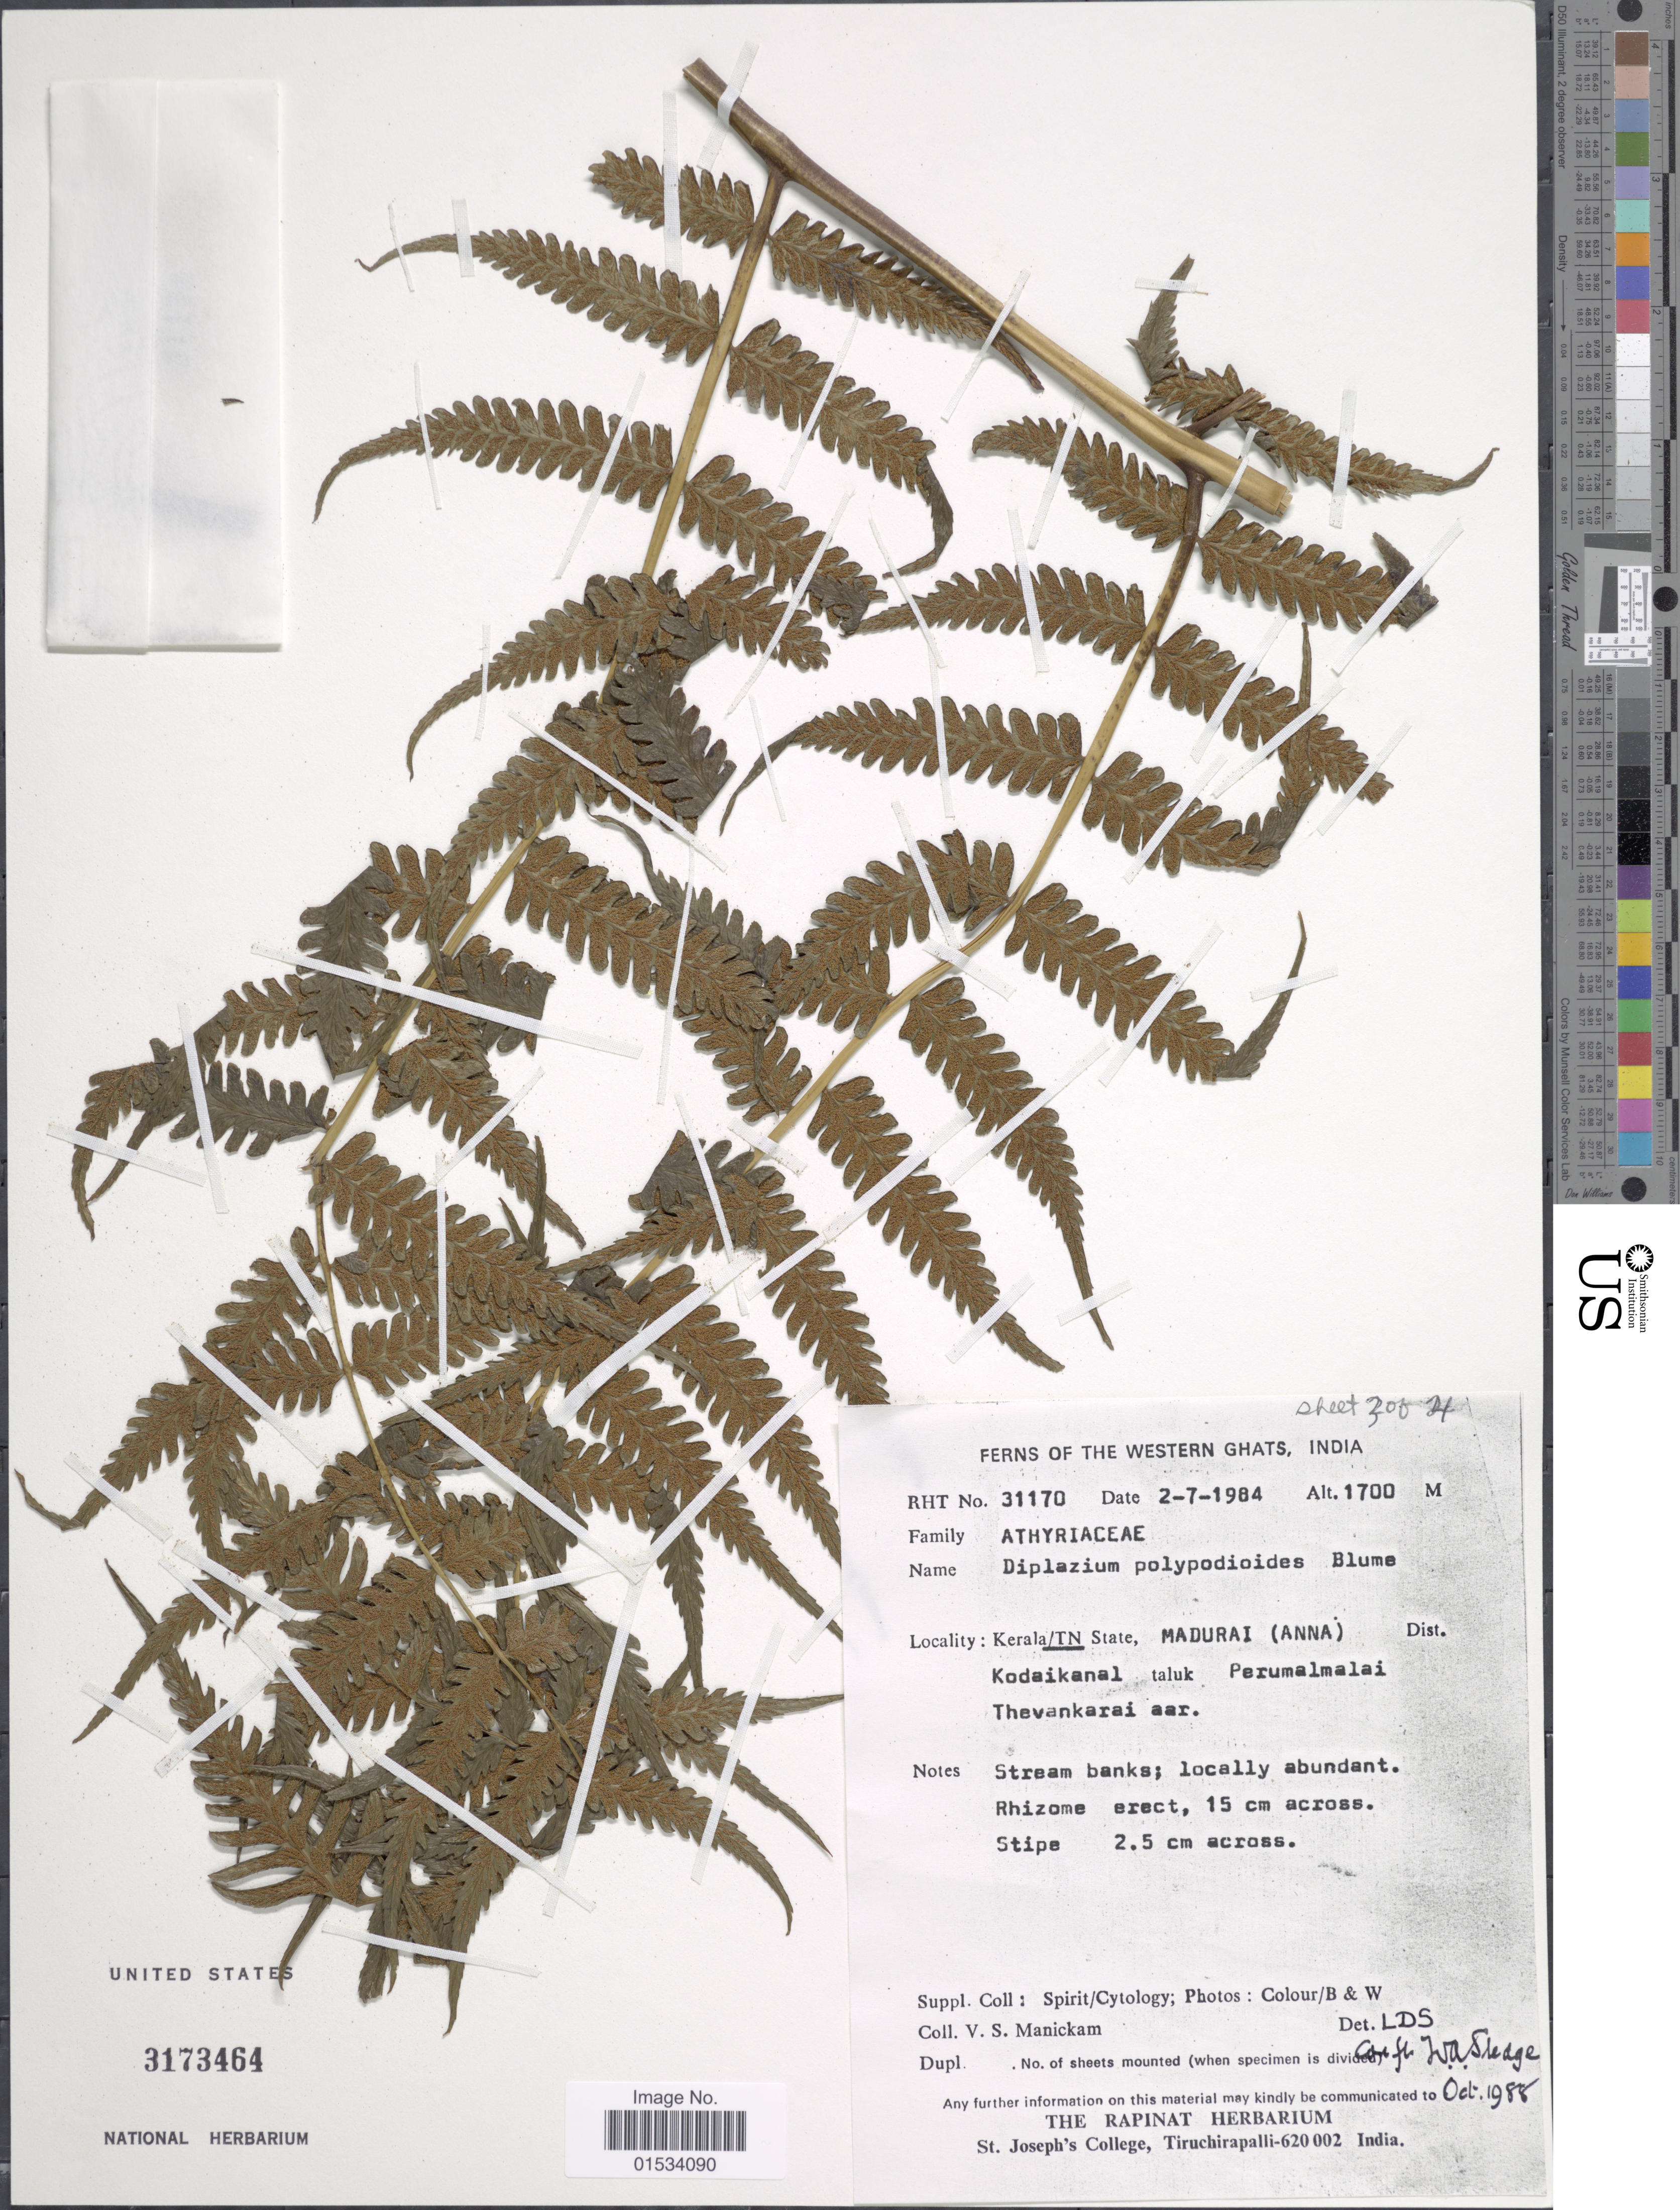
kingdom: Plantae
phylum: Tracheophyta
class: Polypodiopsida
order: Polypodiales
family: Athyriaceae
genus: Diplazium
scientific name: Diplazium polypodioides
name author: Blume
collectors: V. Manickam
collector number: RHT 31170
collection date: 1984-07-02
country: India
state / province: Kerala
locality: The Western Ghats, TN State, Madurai (Anna) Dist., Kodaikanal taluk Perumalmalai, Thevankarai aar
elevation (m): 1700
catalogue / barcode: US 3173464